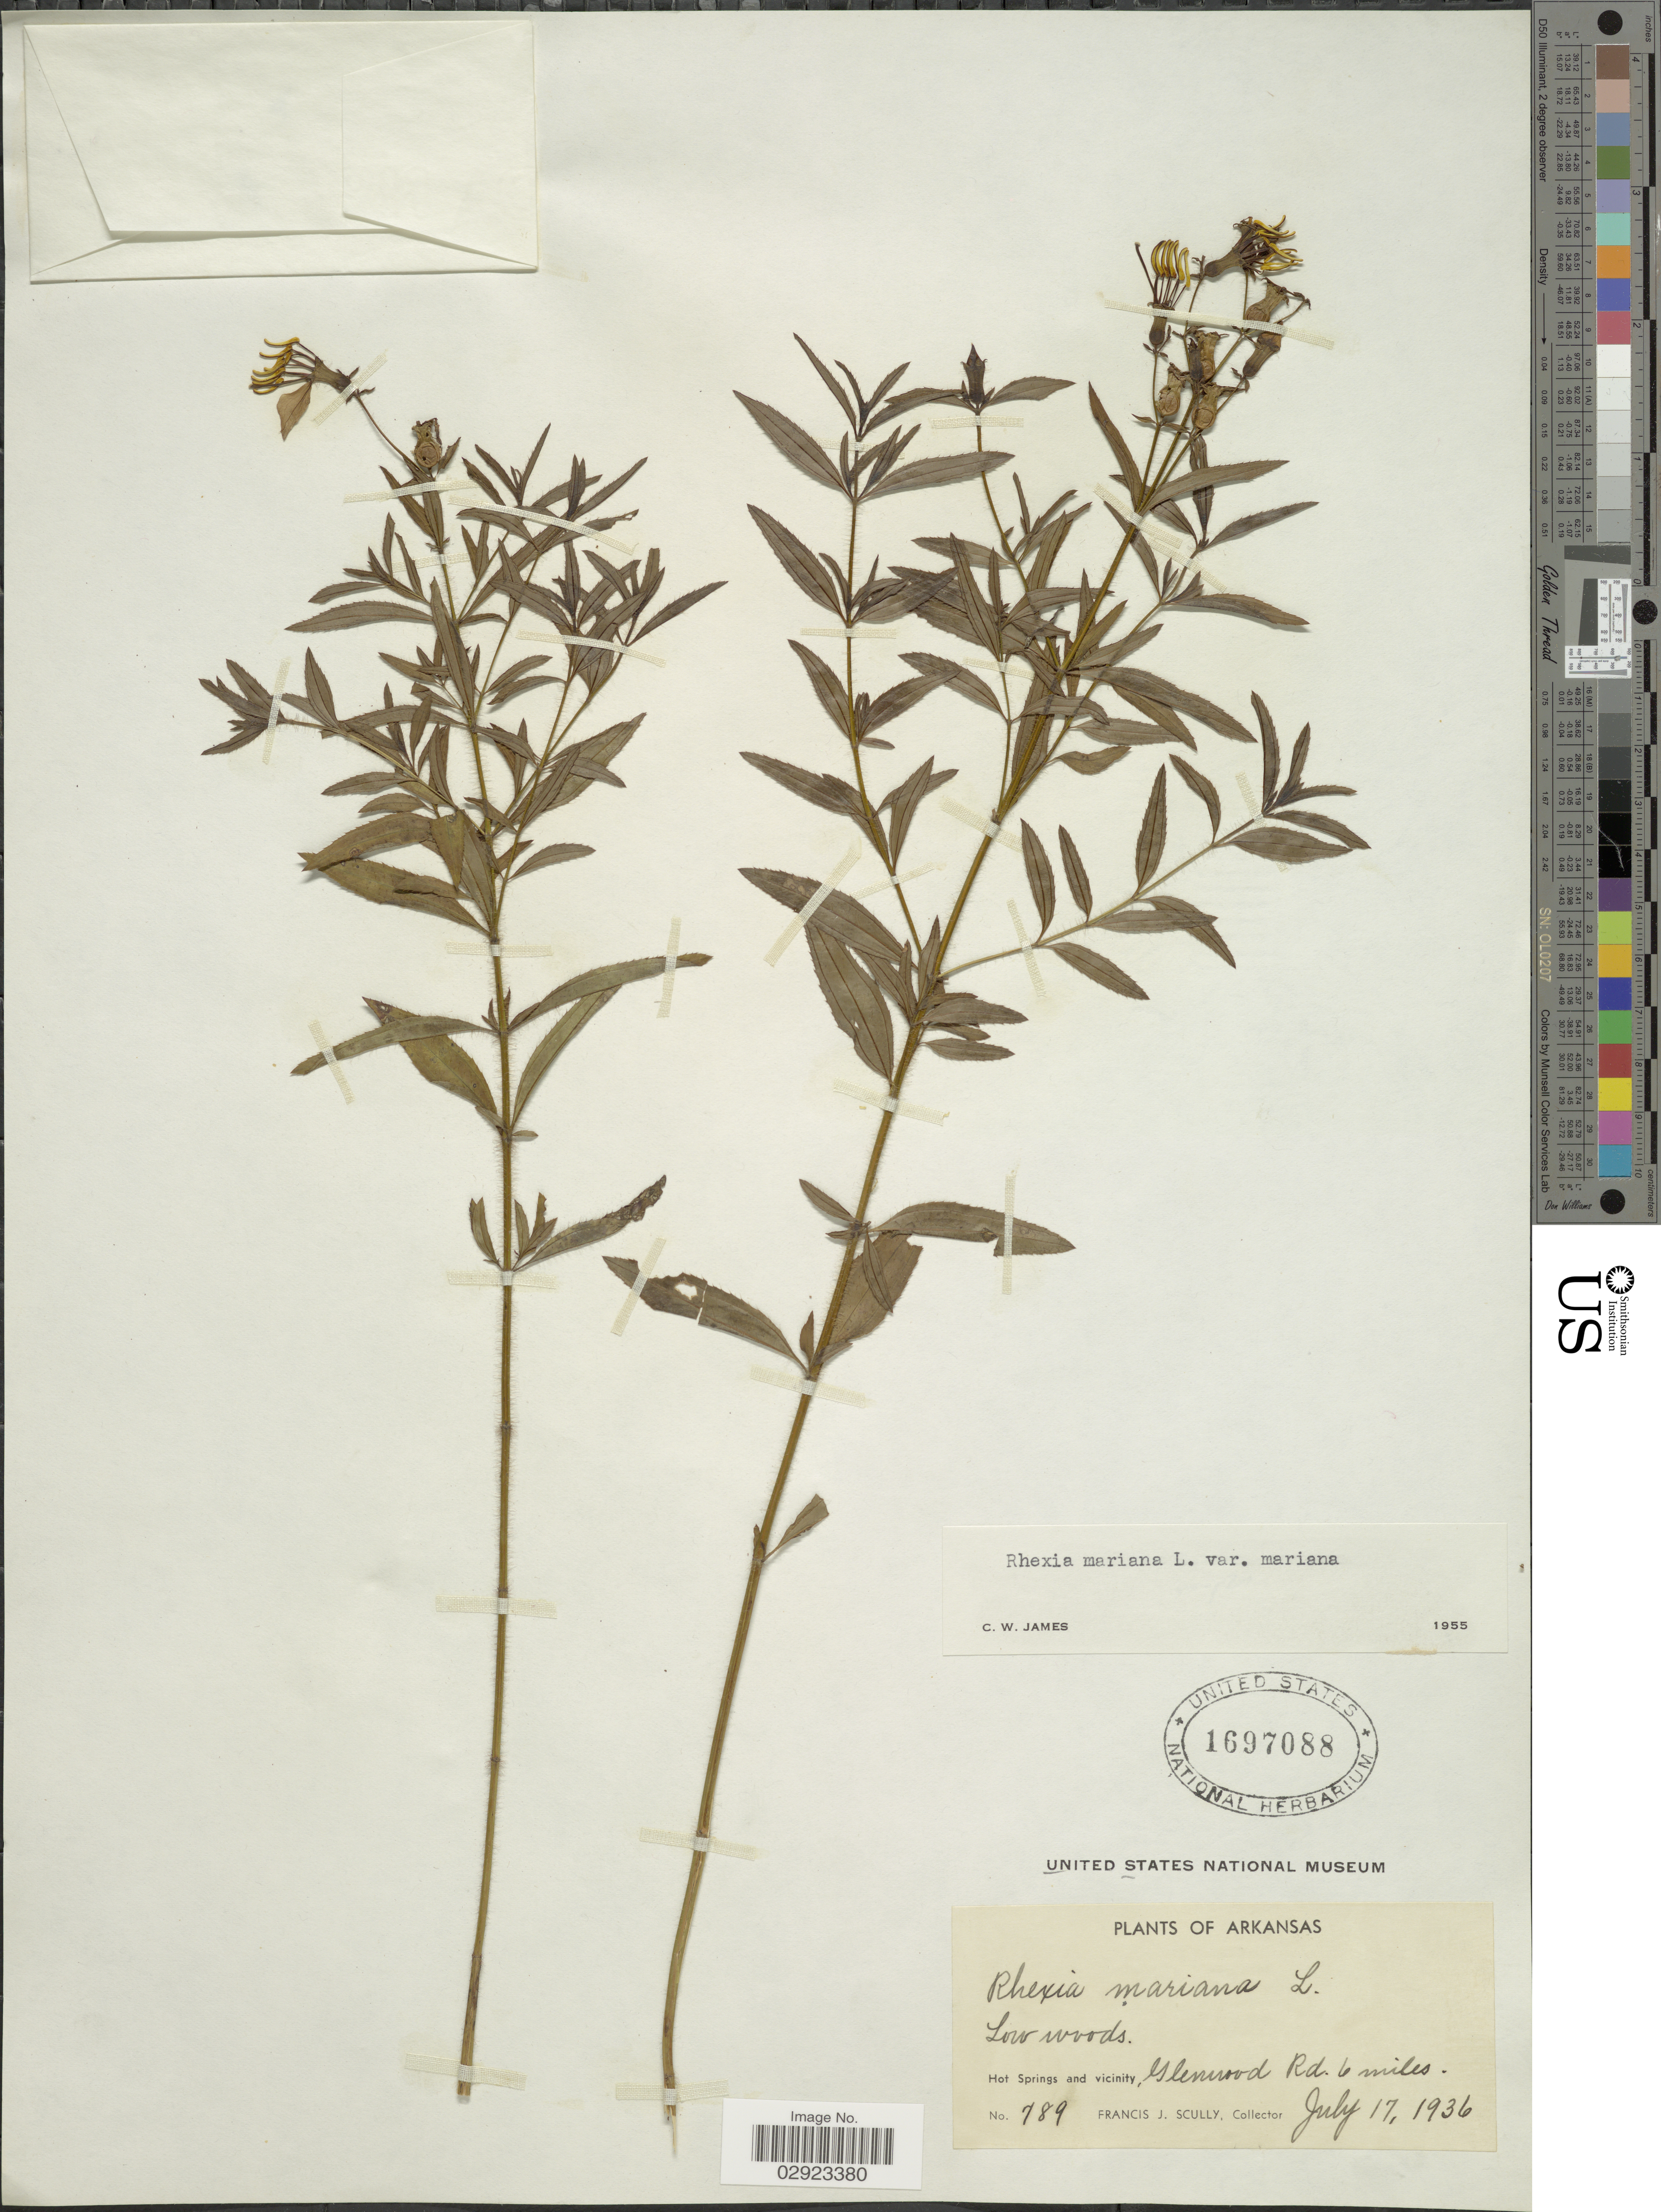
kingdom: Plantae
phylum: Tracheophyta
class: Magnoliopsida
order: Myrtales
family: Melastomataceae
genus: Rhexia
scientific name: Rhexia mariana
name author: L.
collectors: F. J. Scully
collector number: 789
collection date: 1936-07-17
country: United States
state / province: Arkansas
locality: Hot Springs and vicinity, Glenwood Rd. 6 miles.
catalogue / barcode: US 1697088